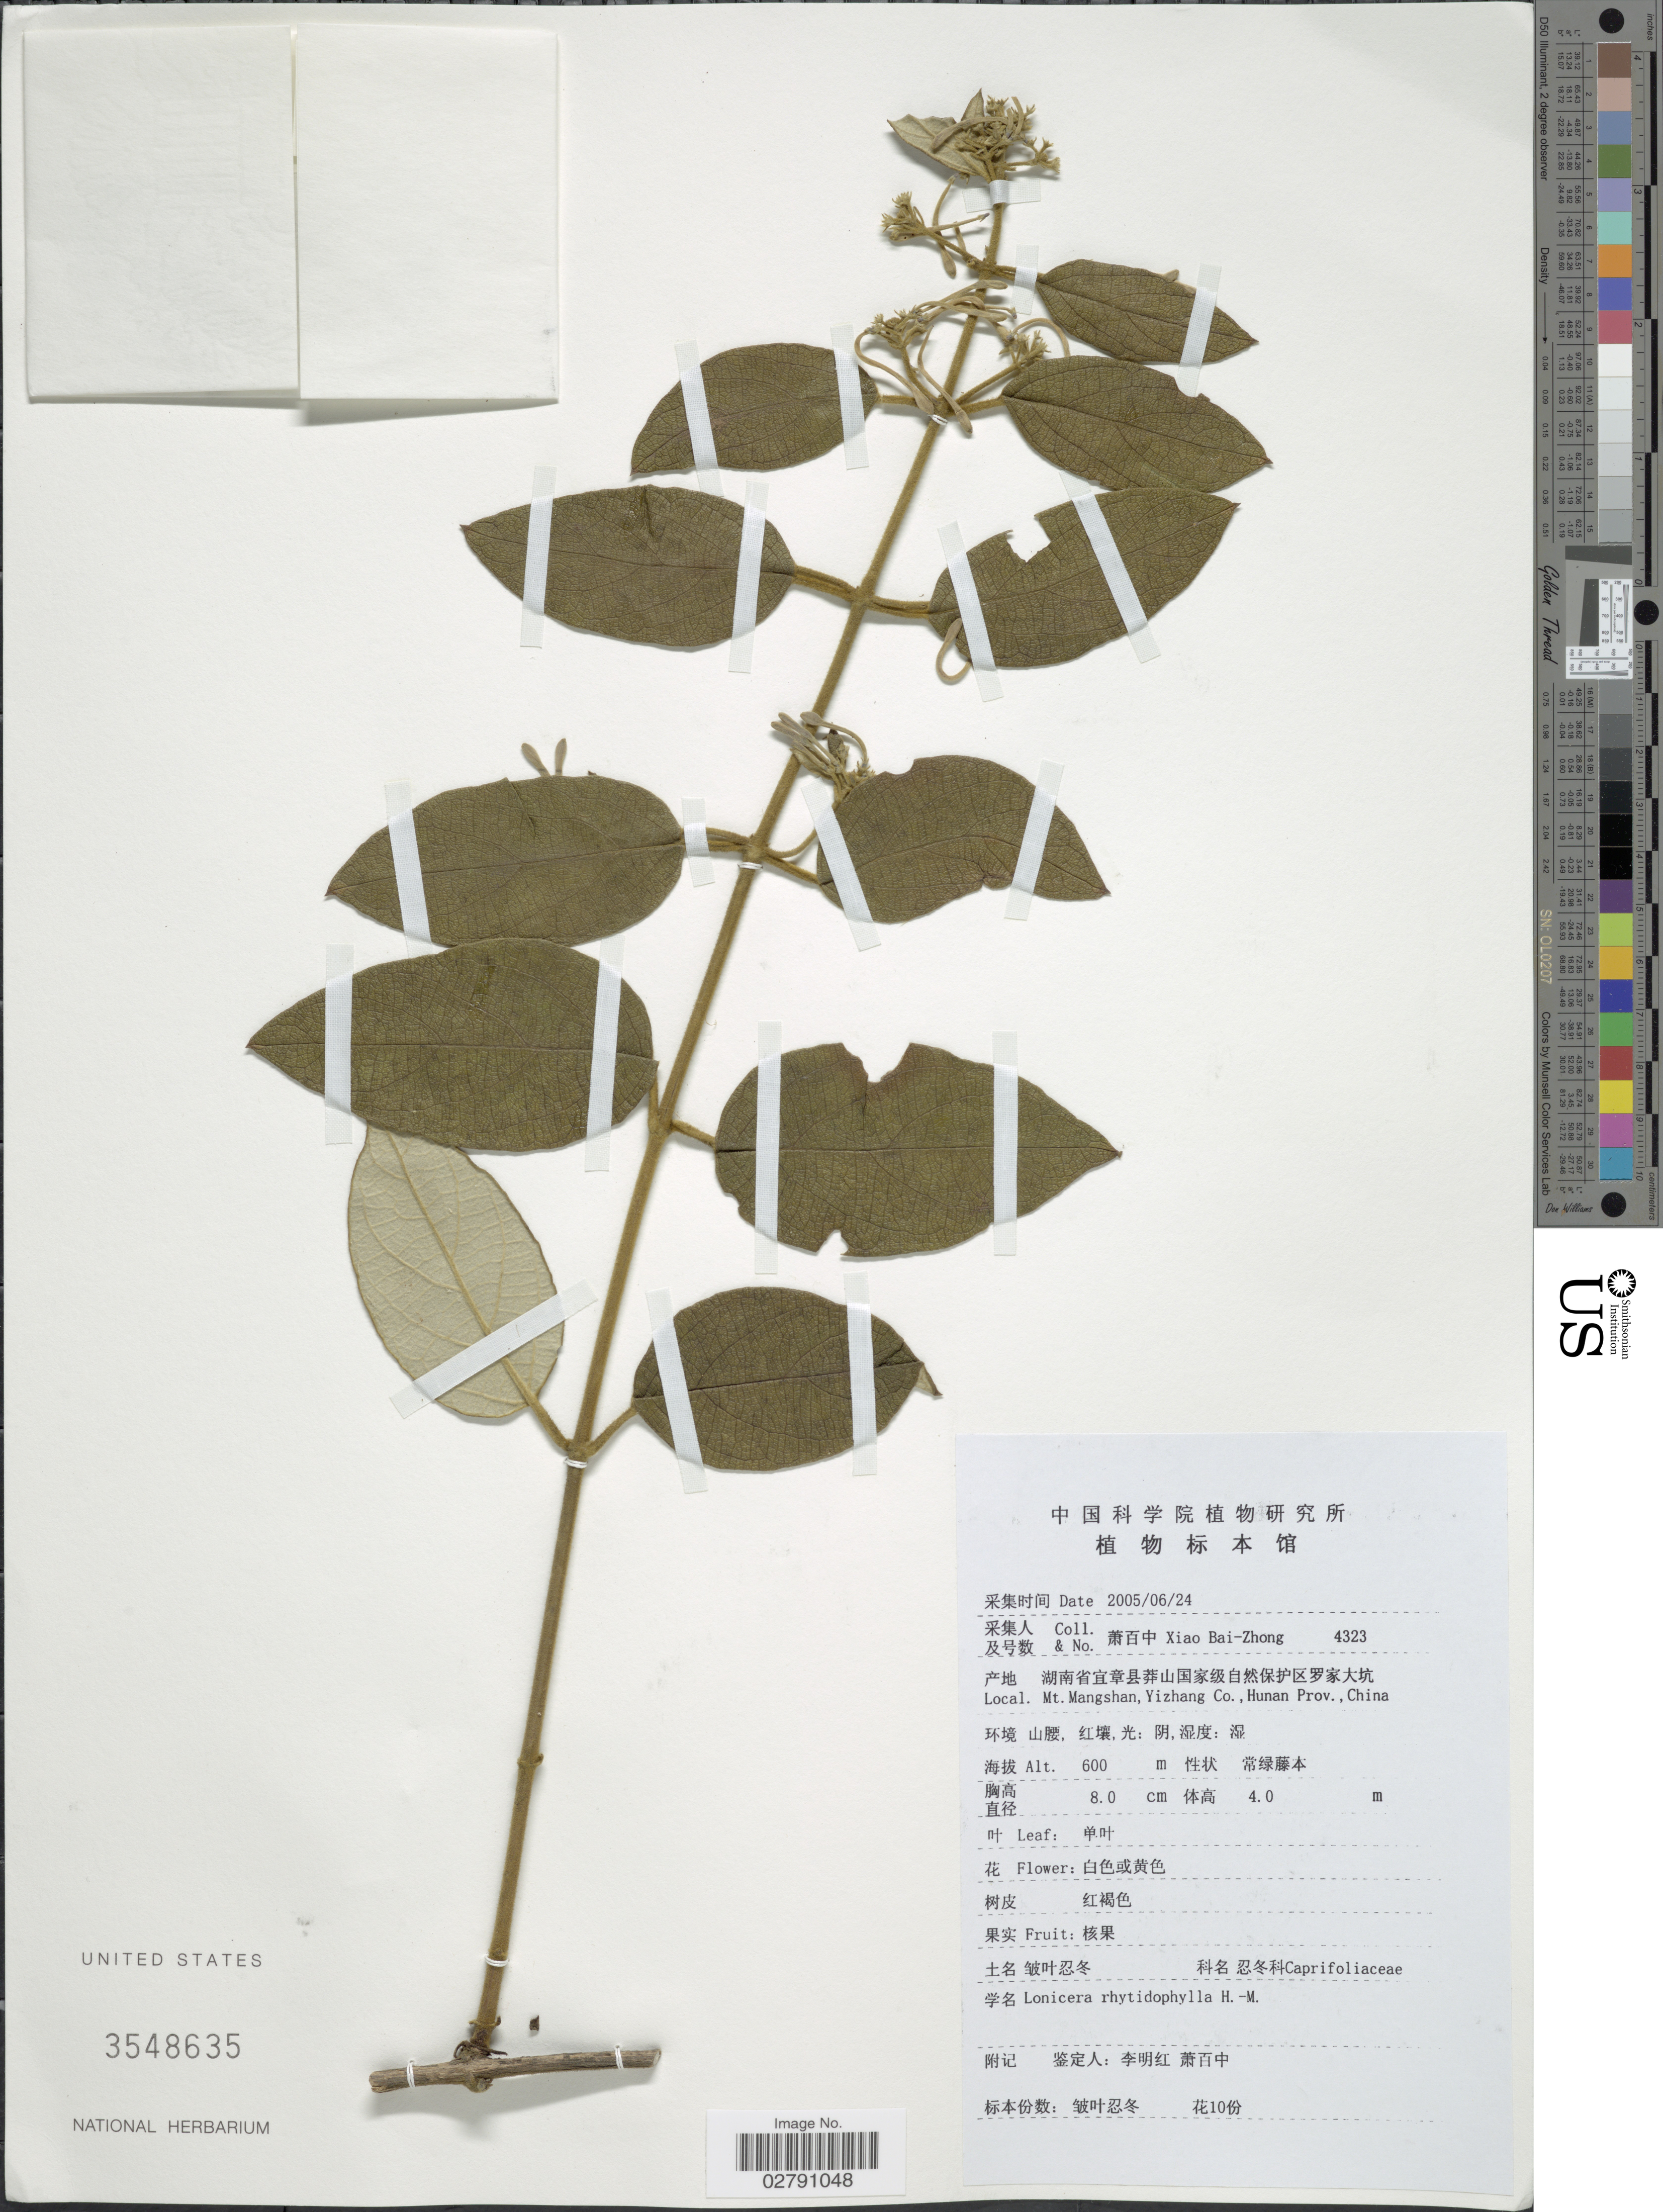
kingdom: Plantae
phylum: Tracheophyta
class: Magnoliopsida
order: Dipsacales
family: Caprifoliaceae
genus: Lonicera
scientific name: Lonicera rhytidophylla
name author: Hand.-Mazz.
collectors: B. Z. Xiao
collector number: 4323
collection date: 2005-06-24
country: China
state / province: Hunan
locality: Mt. Mangshan, Yizhang Co., Hunan Prov.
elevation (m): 600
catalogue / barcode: US 3548635